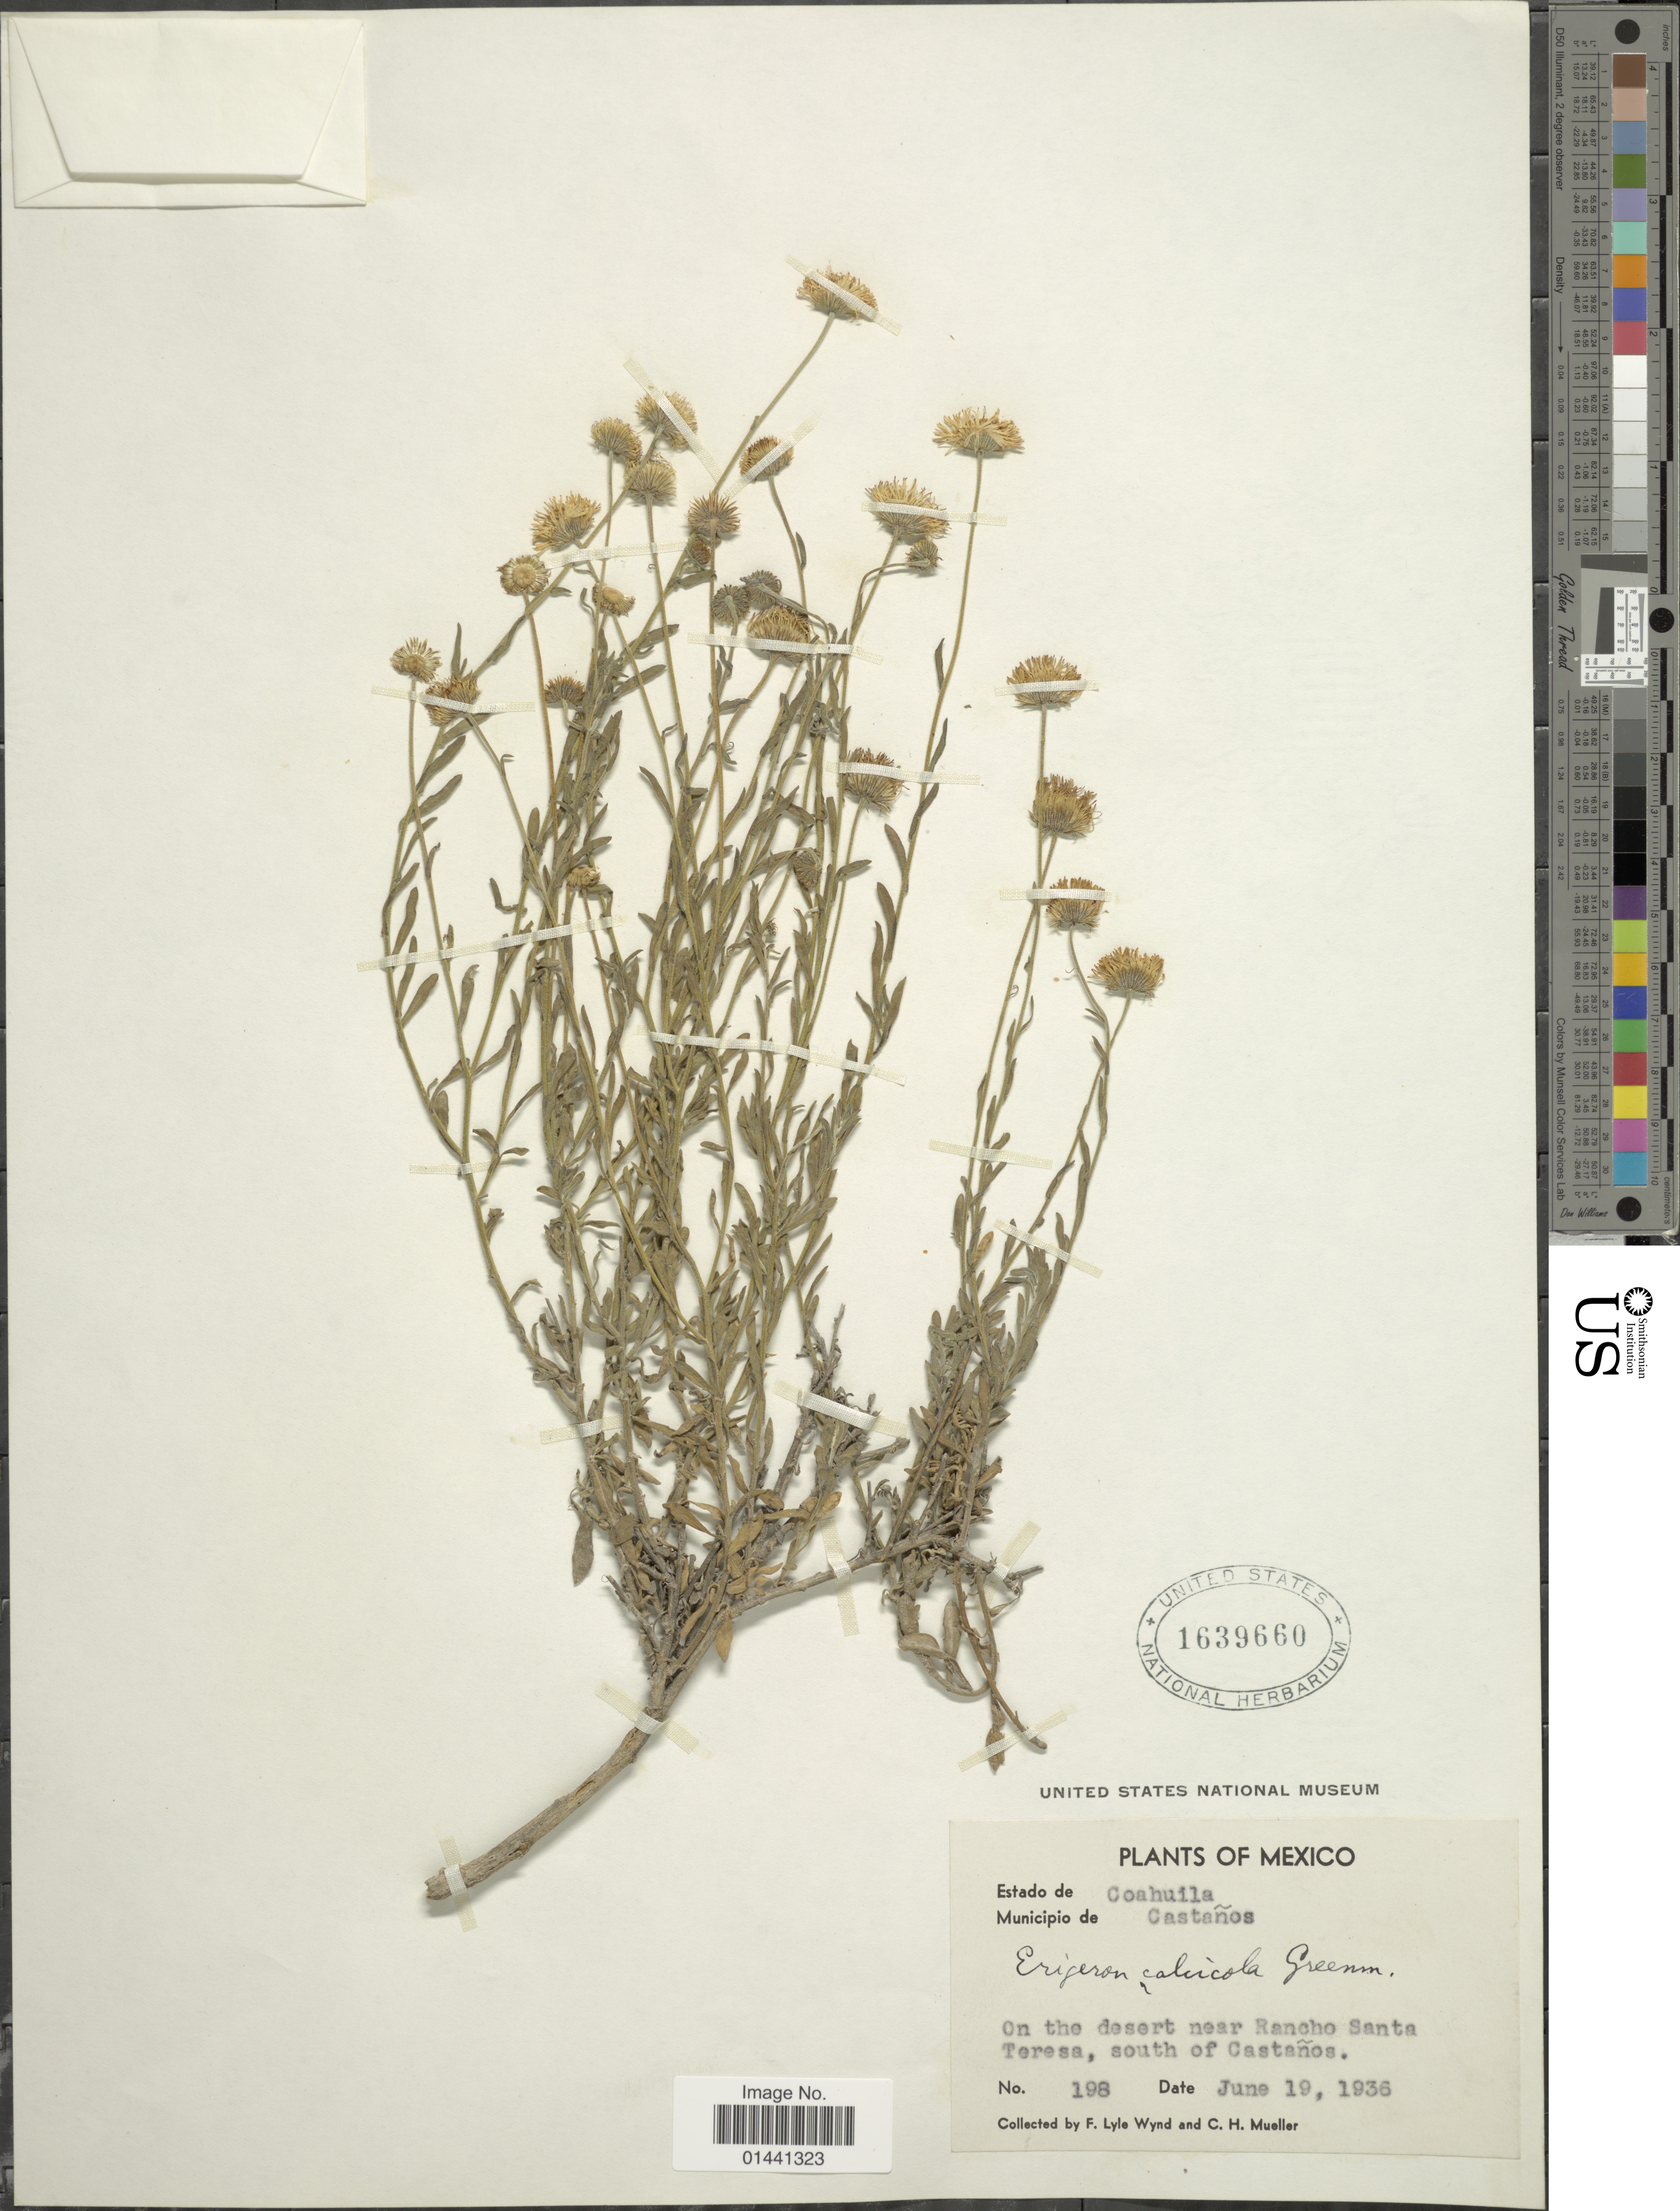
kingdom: Plantae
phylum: Tracheophyta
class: Magnoliopsida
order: Asterales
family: Asteraceae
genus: Erigeron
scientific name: Erigeron calcicola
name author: Greenm.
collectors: F. L. Wynd & C. H. Mueller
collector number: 198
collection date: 1936-06-19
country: Mexico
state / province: Coahuila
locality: Municipio e Castaños, on the desert near Rancho Santa Teresa, south of Castaños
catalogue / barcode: US 1639660